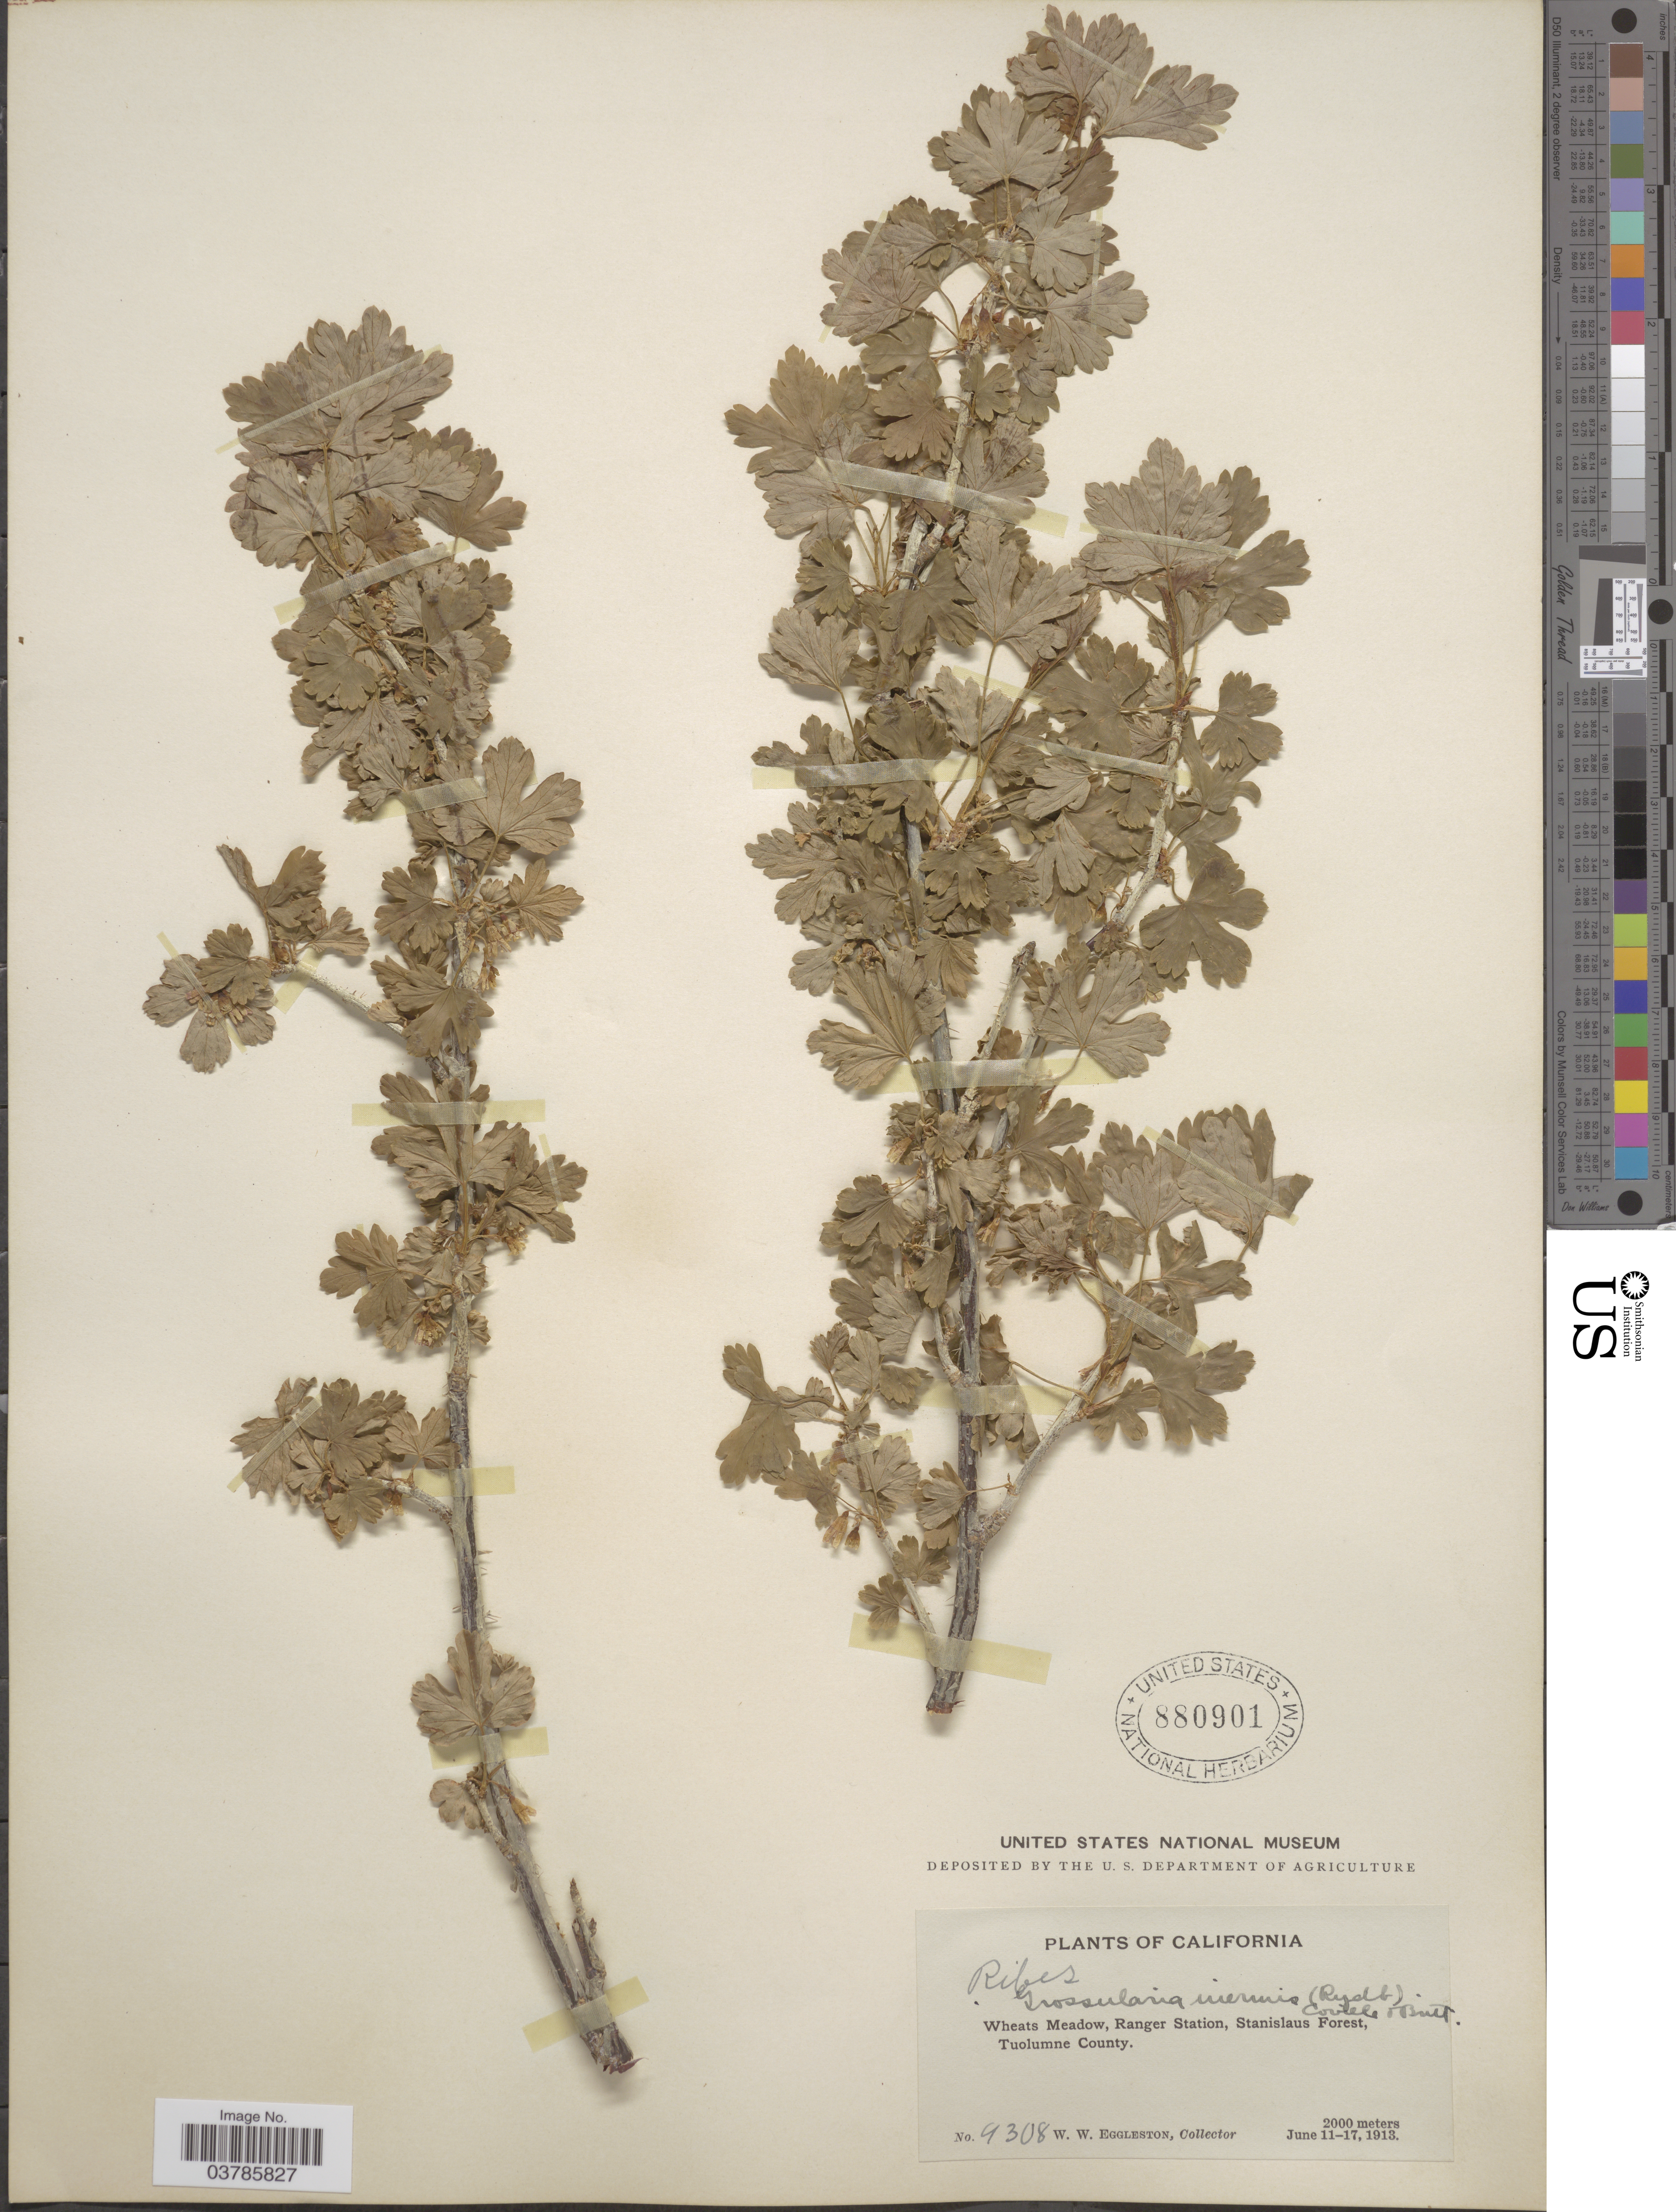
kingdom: Plantae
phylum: Tracheophyta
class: Magnoliopsida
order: Saxifragales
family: Grossulariaceae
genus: Ribes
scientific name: Ribes inerme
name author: Rydb.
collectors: W. W. Eggleston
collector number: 9308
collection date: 1913-06-11/1913-06-17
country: United States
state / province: California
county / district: Tuolumne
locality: Wheat Meadow, Ranger Station, Stanislaus Forest, Tuolumne County.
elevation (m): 2000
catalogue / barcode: US 880901